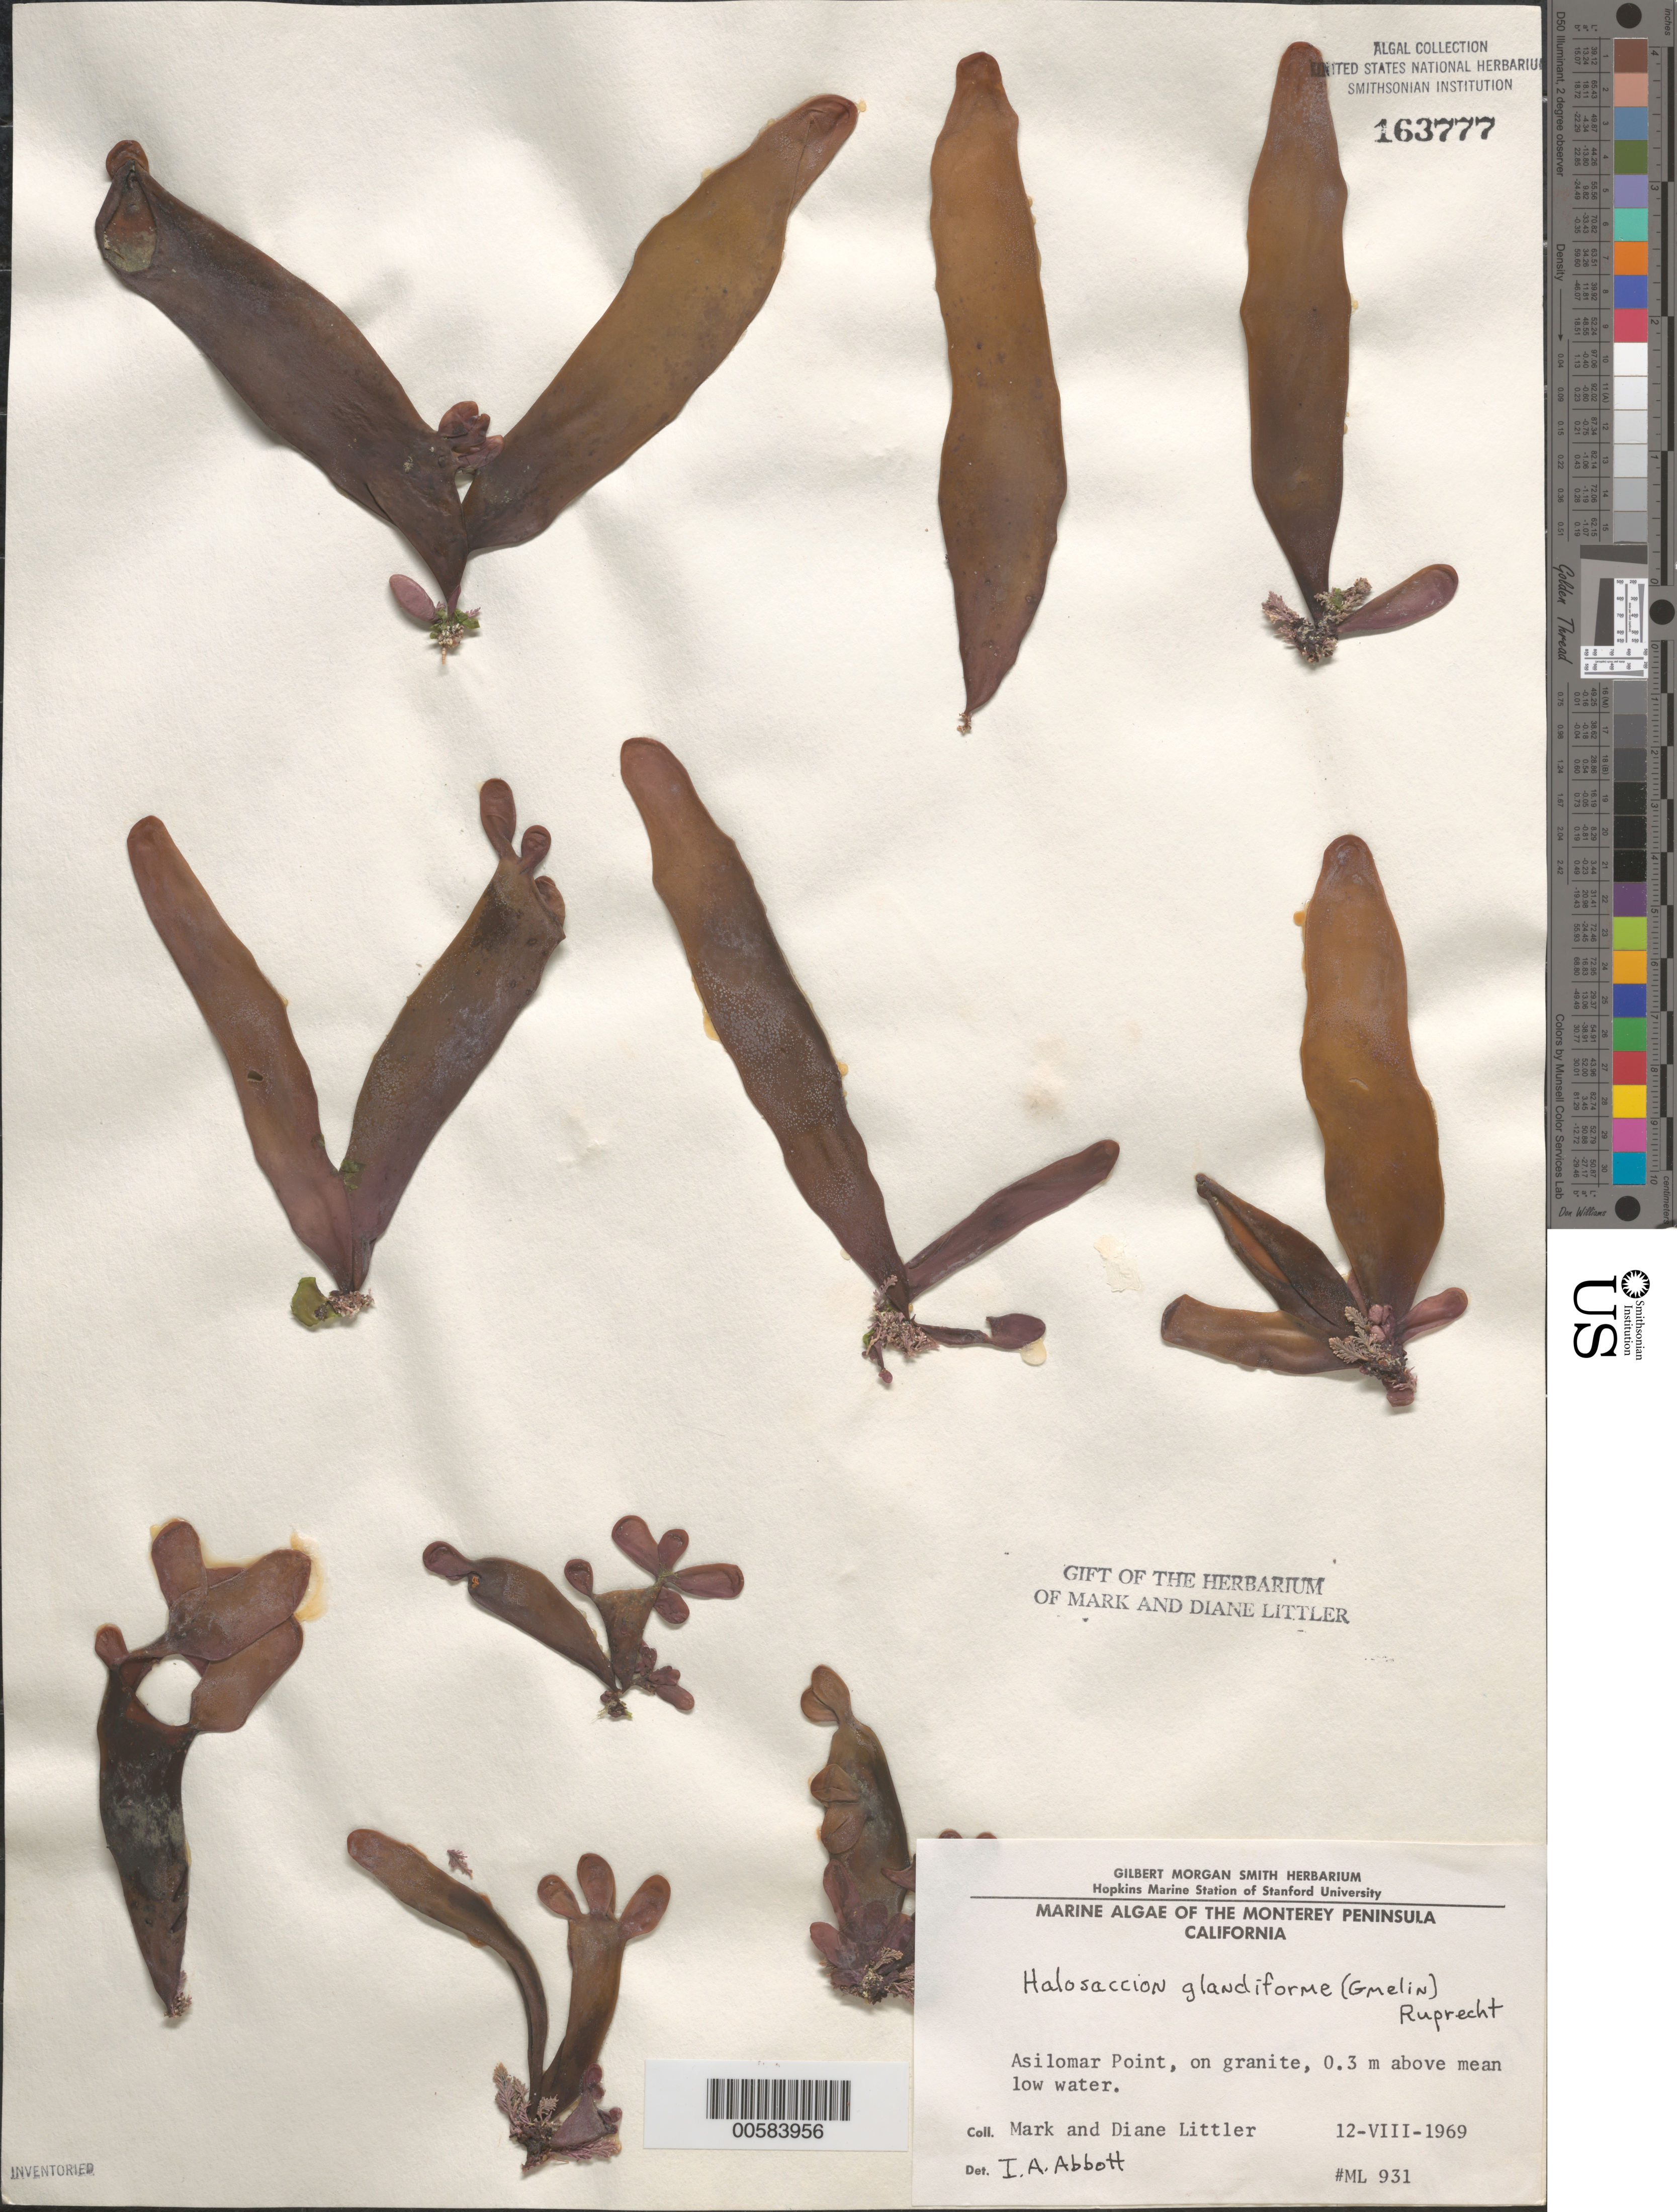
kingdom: Plantae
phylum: Rhodophyta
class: Florideophyceae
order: Palmariales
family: Palmariaceae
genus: Halosaccion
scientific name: Halosaccion glandiforme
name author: (S.G. Gmel.) Rupr.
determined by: Abbott, Isabella A.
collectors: M. M. Littler & D. S. Littler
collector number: ML 931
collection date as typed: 12 Aug 1969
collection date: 1969-08-12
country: United States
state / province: California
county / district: Monterey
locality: Asilomar Point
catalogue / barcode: US 163777